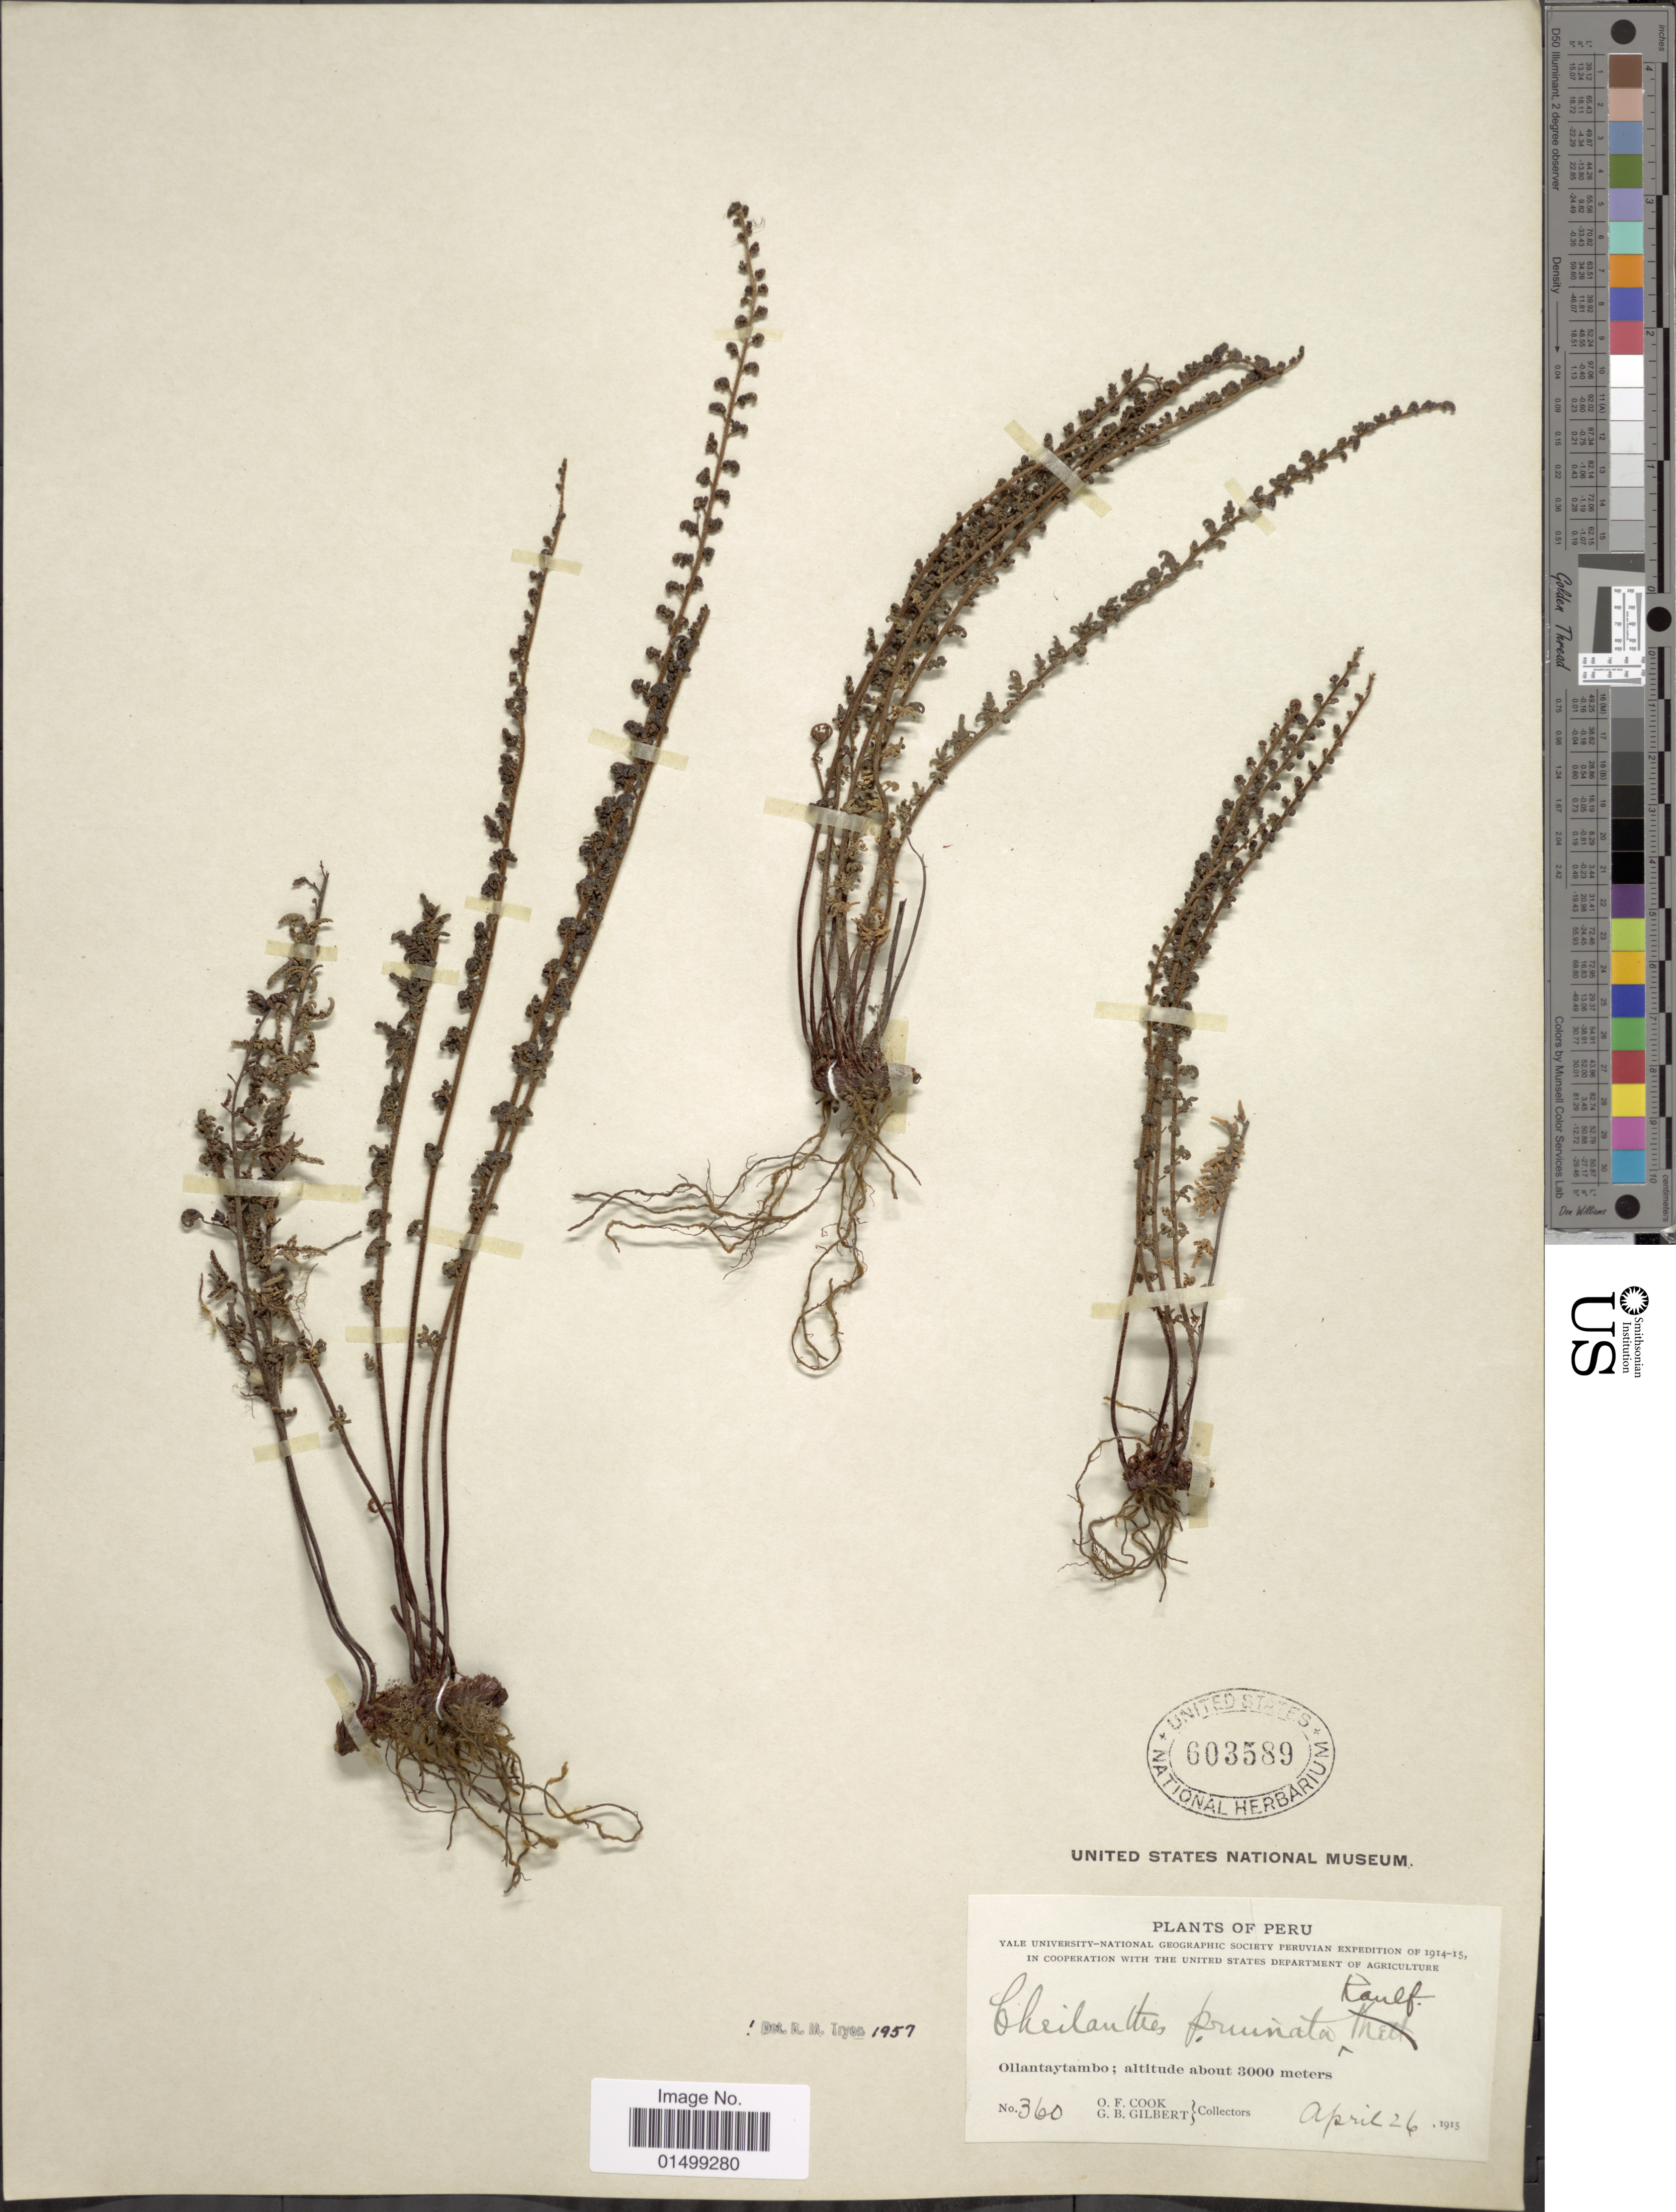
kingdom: Plantae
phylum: Tracheophyta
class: Polypodiopsida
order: Polypodiales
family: Pteridaceae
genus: Cheilanthes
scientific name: Cheilanthes pruinata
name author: Kaulf.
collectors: O. F. Cook & G. B. Gilbert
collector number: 360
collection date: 1915-04-26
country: Peru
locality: Ollantaytambo.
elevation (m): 3000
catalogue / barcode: US 603589